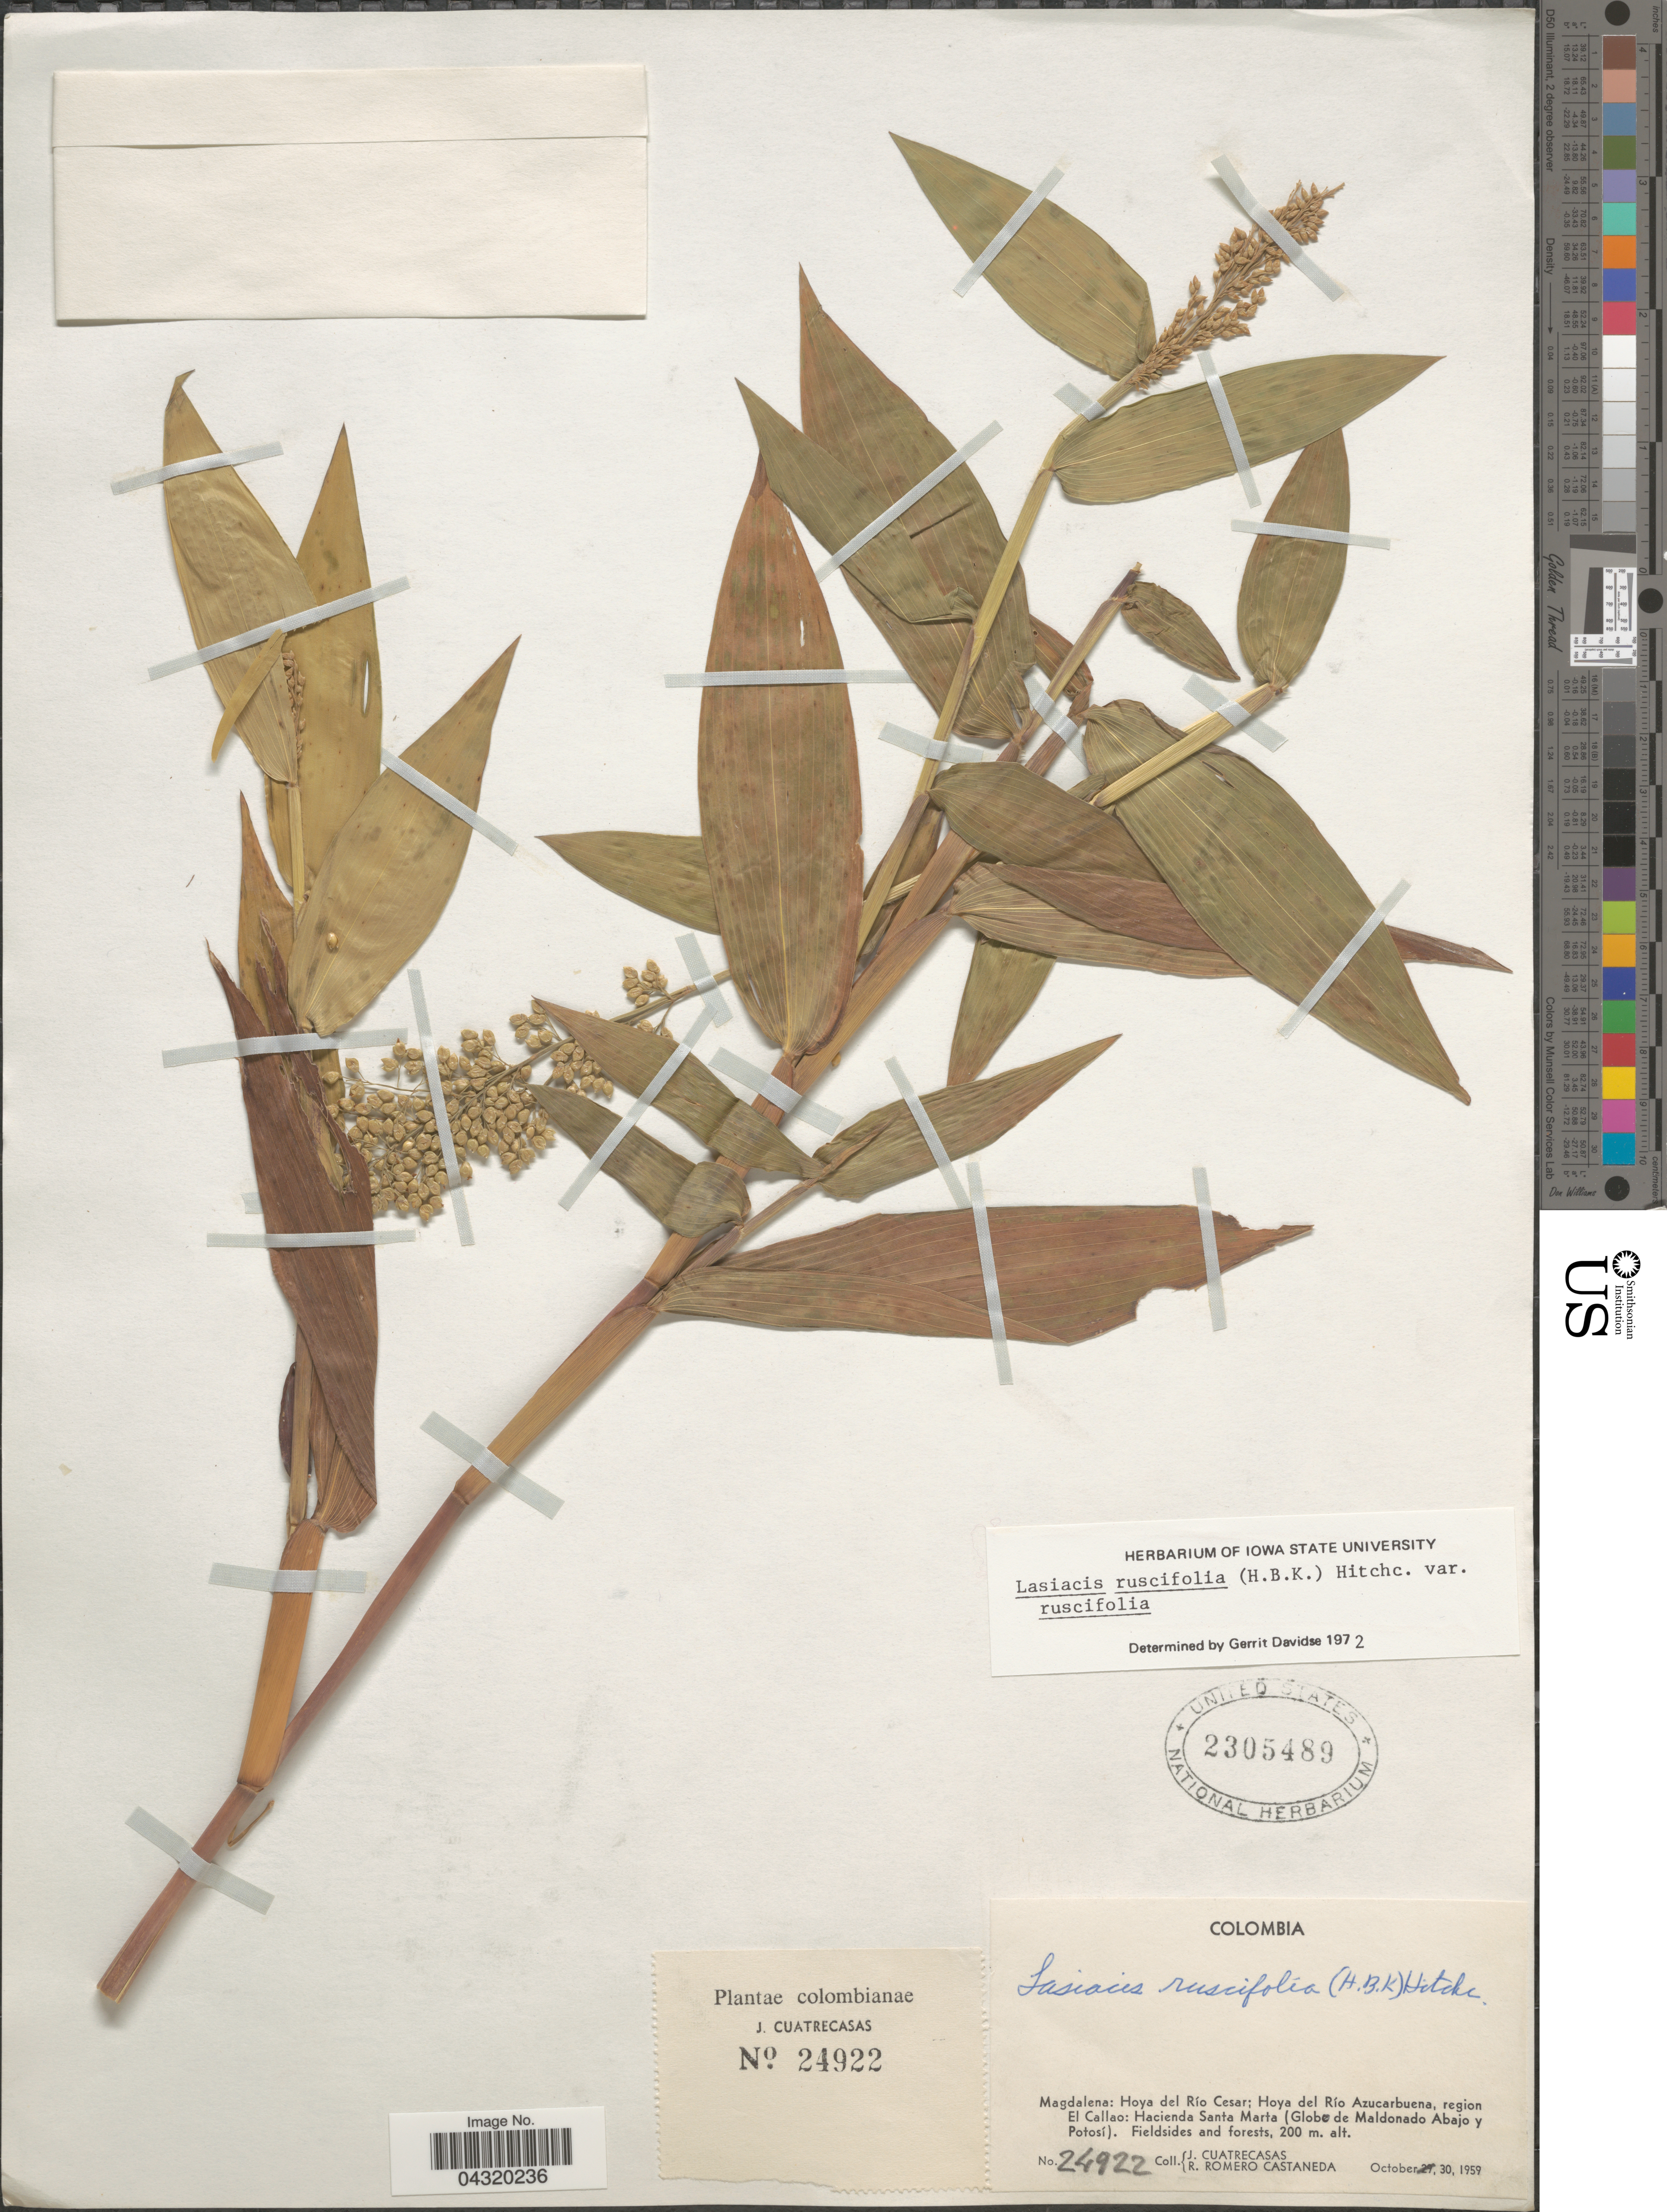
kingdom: Plantae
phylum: Tracheophyta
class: Liliopsida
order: Poales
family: Poaceae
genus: Lasiacis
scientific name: Lasiacis ruscifolia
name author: (Kunth) Hitchc.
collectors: J. Cuatrecasas & R. Romero Castañeda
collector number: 24922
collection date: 1959-10-30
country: Colombia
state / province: Magdalena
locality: Hoya del Río Cesar; Hoya del Río Azucarbuena, region El Callao: Hacienda Santa Marta (Globe de Maldonado Abajo y Potosí.)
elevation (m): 200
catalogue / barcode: US 2305489